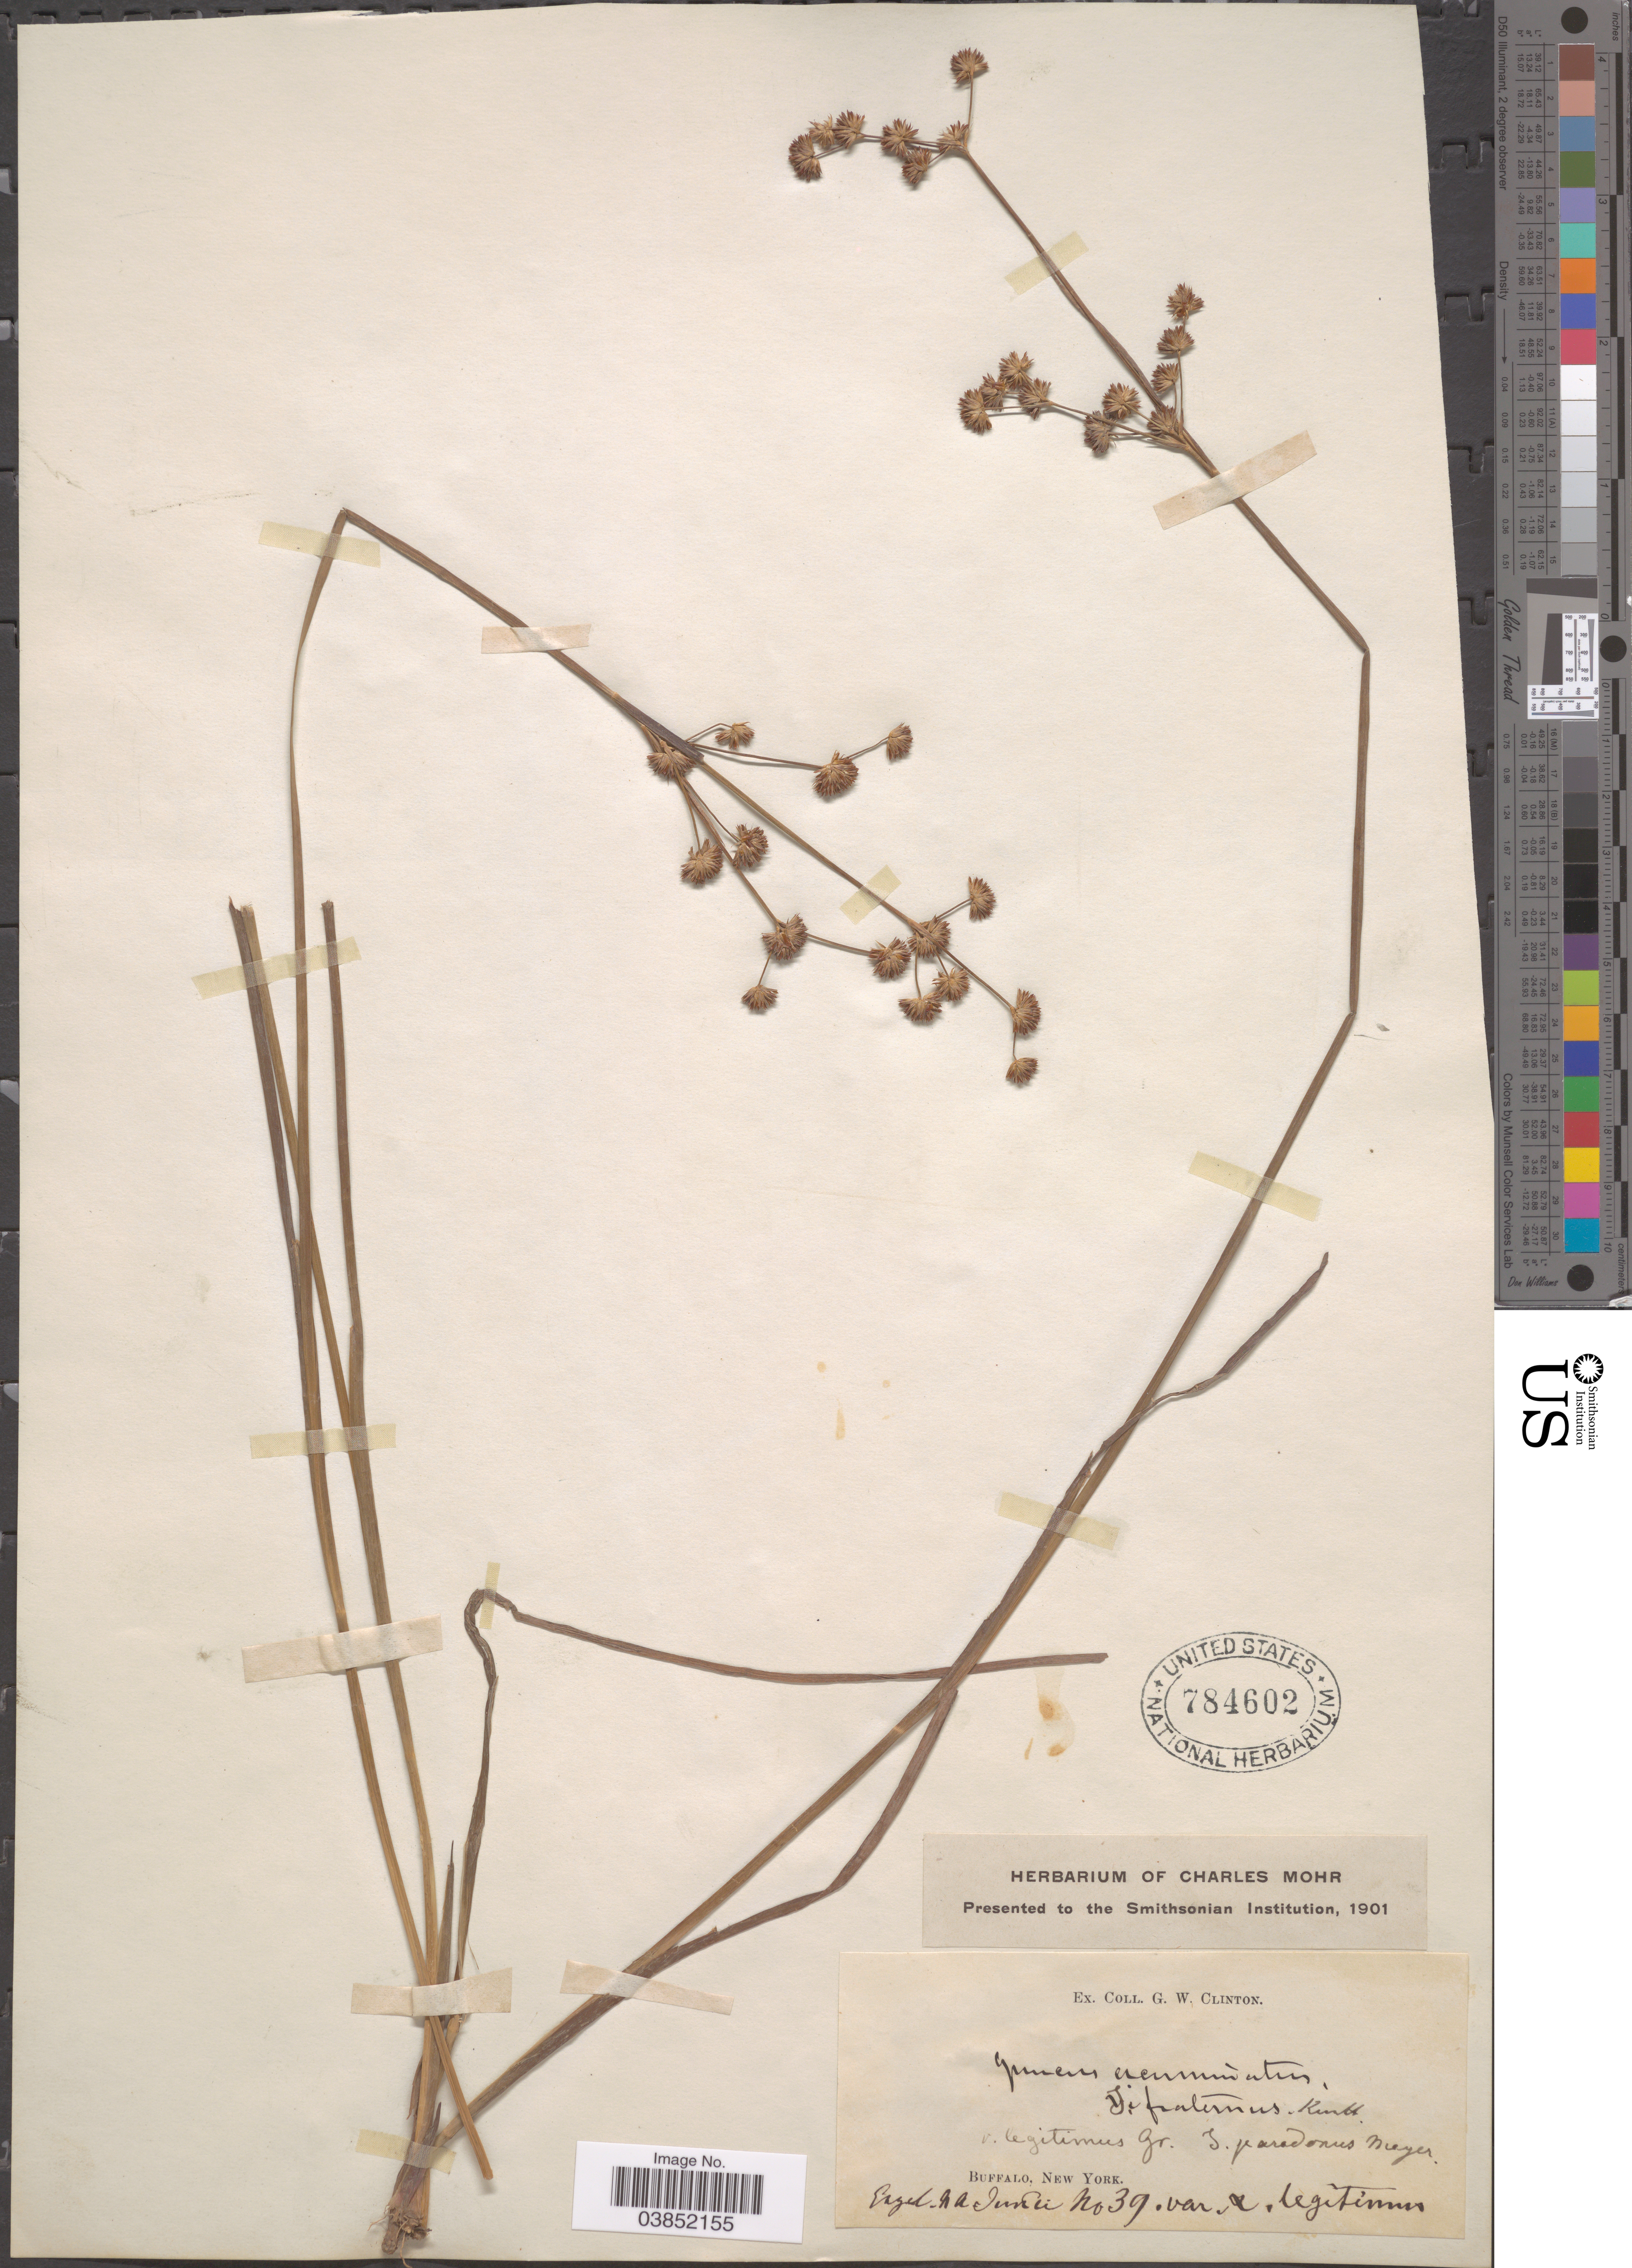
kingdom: Plantae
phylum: Tracheophyta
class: Liliopsida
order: Poales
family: Juncaceae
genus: Juncus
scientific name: Juncus debilis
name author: A. Gray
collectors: G. W. Clinton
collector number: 39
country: United States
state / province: New York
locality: Buffalo.